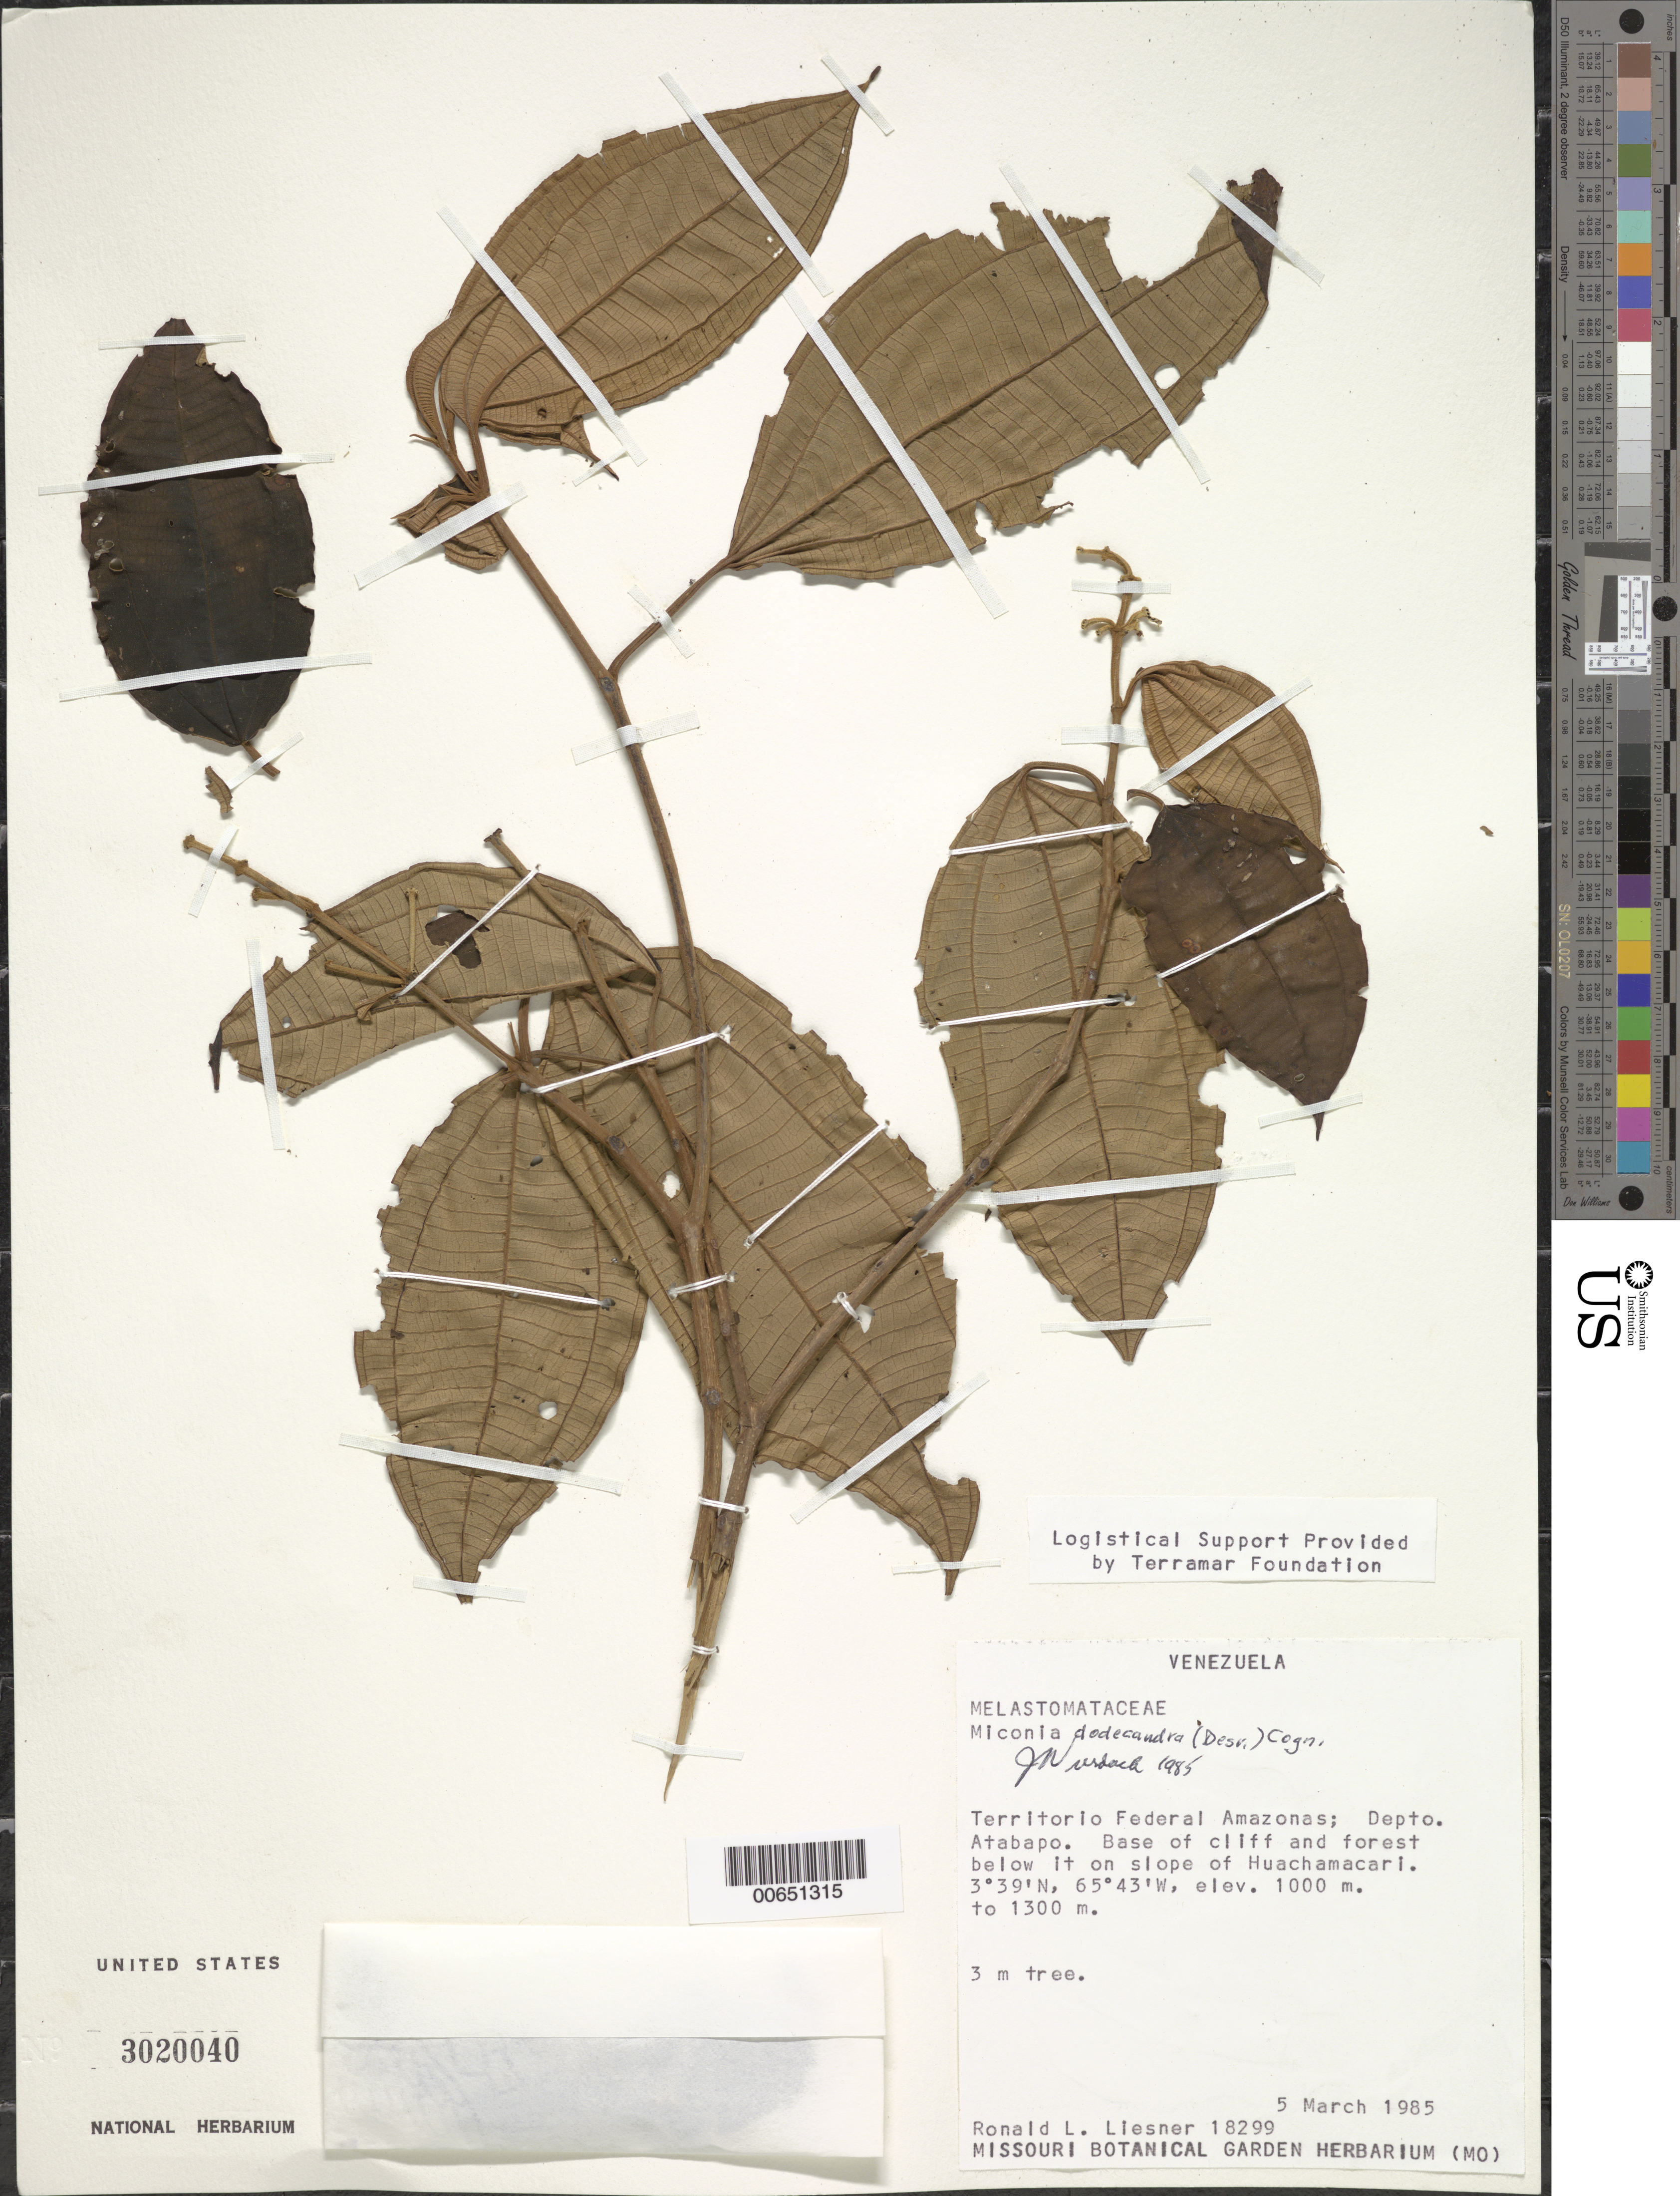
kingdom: Plantae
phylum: Tracheophyta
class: Magnoliopsida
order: Myrtales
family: Melastomataceae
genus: Miconia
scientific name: Miconia dodecandra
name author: Cogn.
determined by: Wurdack, John J., (US), US (UNITED STATES)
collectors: R. L. Liesner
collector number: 18299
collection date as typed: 5-Mar-85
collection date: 1985-03-05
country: Venezuela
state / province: Amazonas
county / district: Atabapo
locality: Huachamacari slopes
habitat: Base of cliff and forest below it on slope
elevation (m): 1000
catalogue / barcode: US 3020040